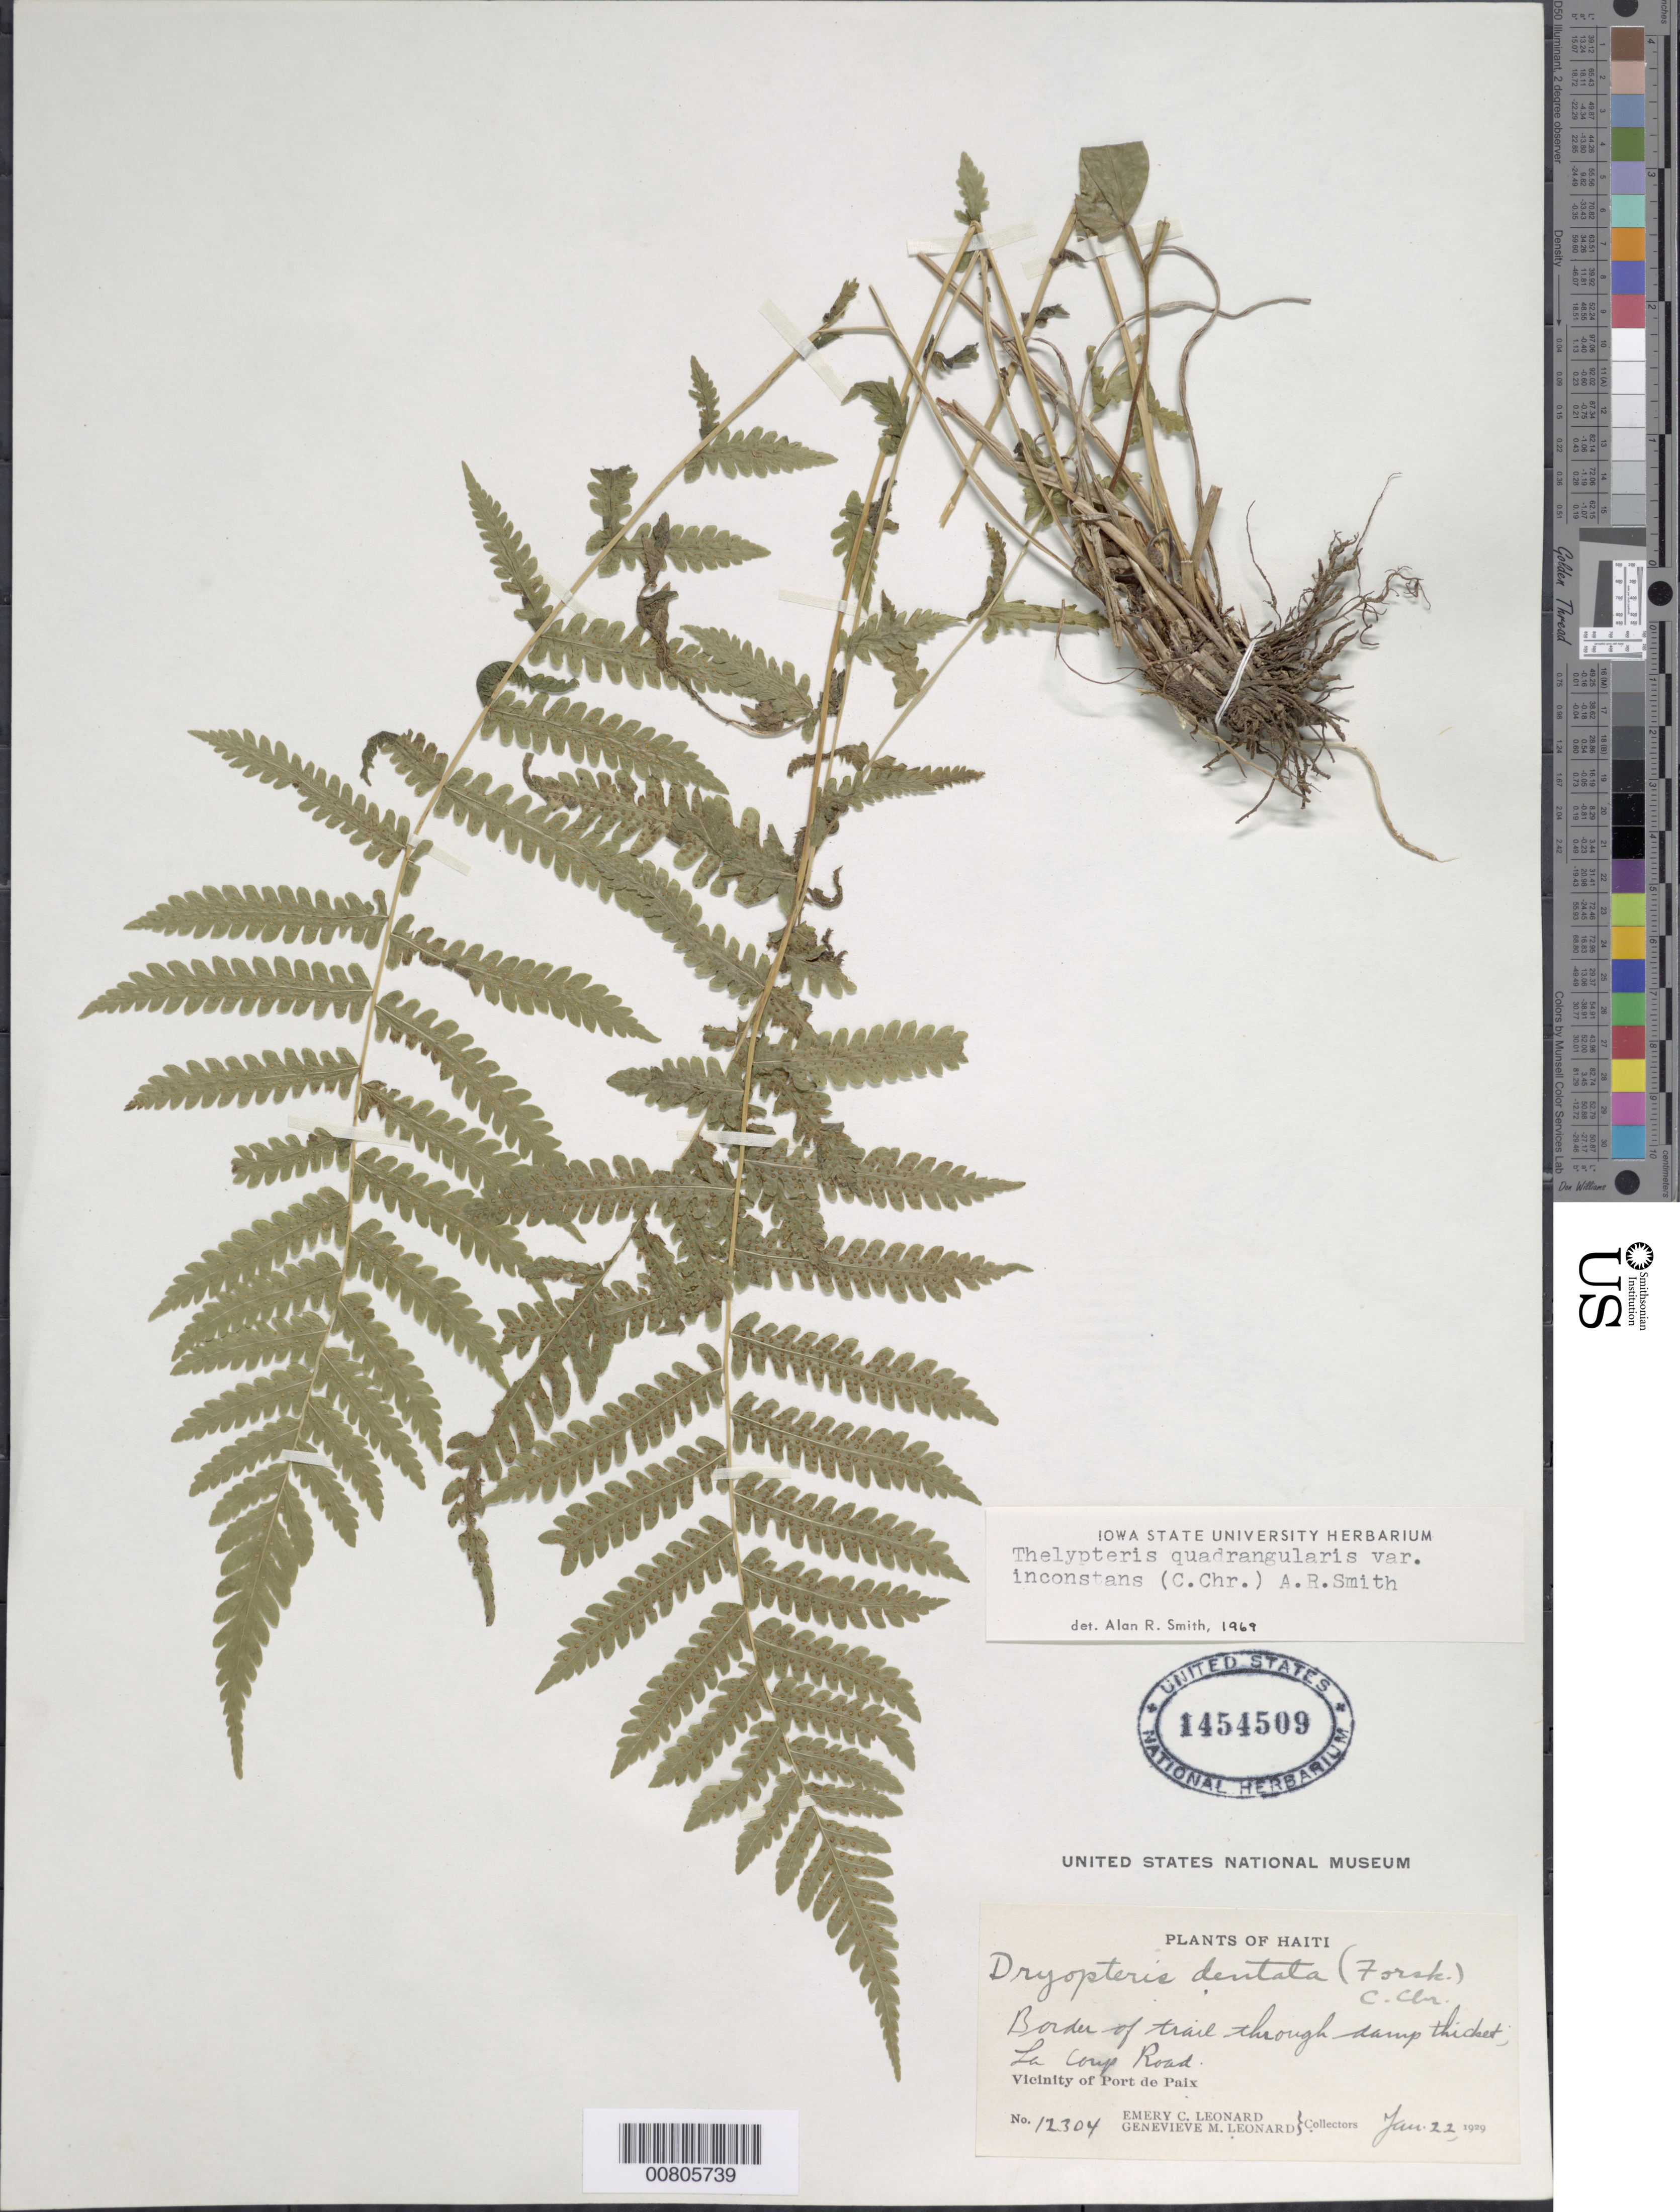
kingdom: Plantae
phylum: Tracheophyta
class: Polypodiopsida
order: Polypodiales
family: Thelypteridaceae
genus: Christella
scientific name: Christella hispidula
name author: (Decne.) Holttum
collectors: E. C. Leonard & G. M. Leonard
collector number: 12304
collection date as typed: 22 Jan 1929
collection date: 1929-01-22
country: Haiti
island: Hispaniola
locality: Port de Paix vicinity, La Coup Road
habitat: Border of trail through damp thicket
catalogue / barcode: US 1454509